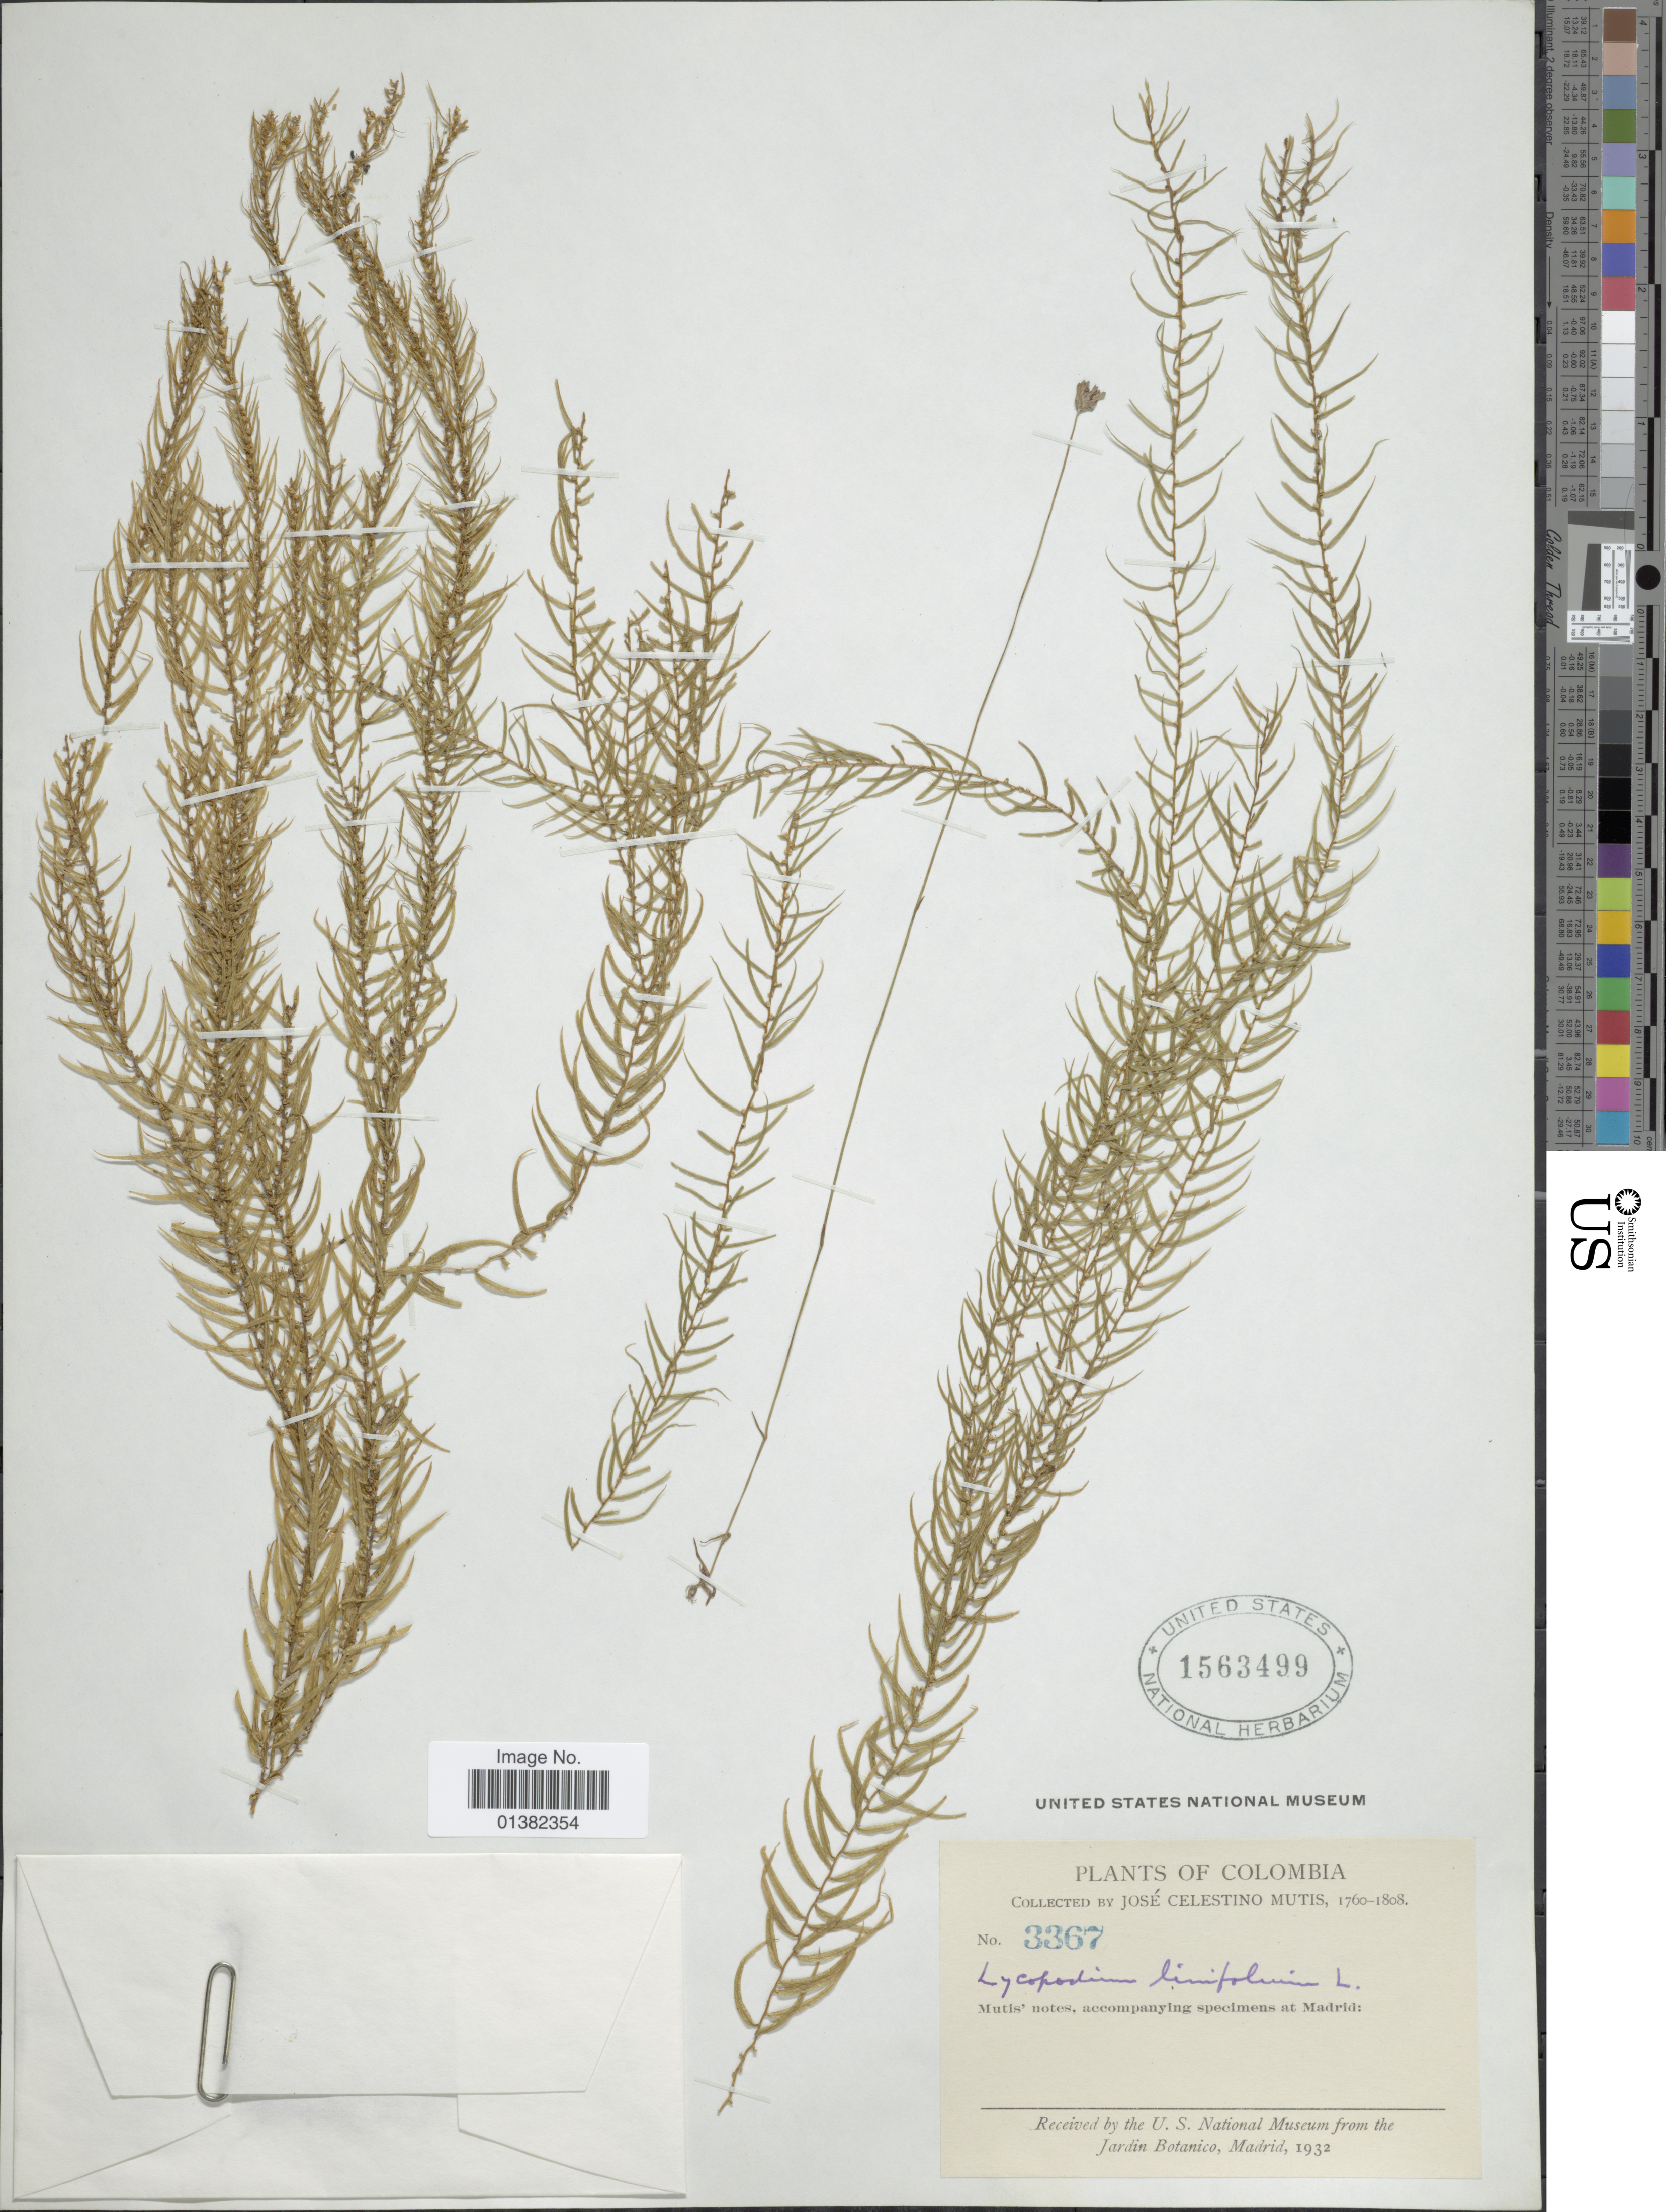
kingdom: Plantae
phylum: Tracheophyta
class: Lycopodiopsida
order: Lycopodiales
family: Lycopodiaceae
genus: Phlegmariurus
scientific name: Phlegmariurus linifolius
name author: (L.) B. Øllg.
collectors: J. C. B. Mutis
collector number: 3367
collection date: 1760/1808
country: Colombia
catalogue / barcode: US 1563499